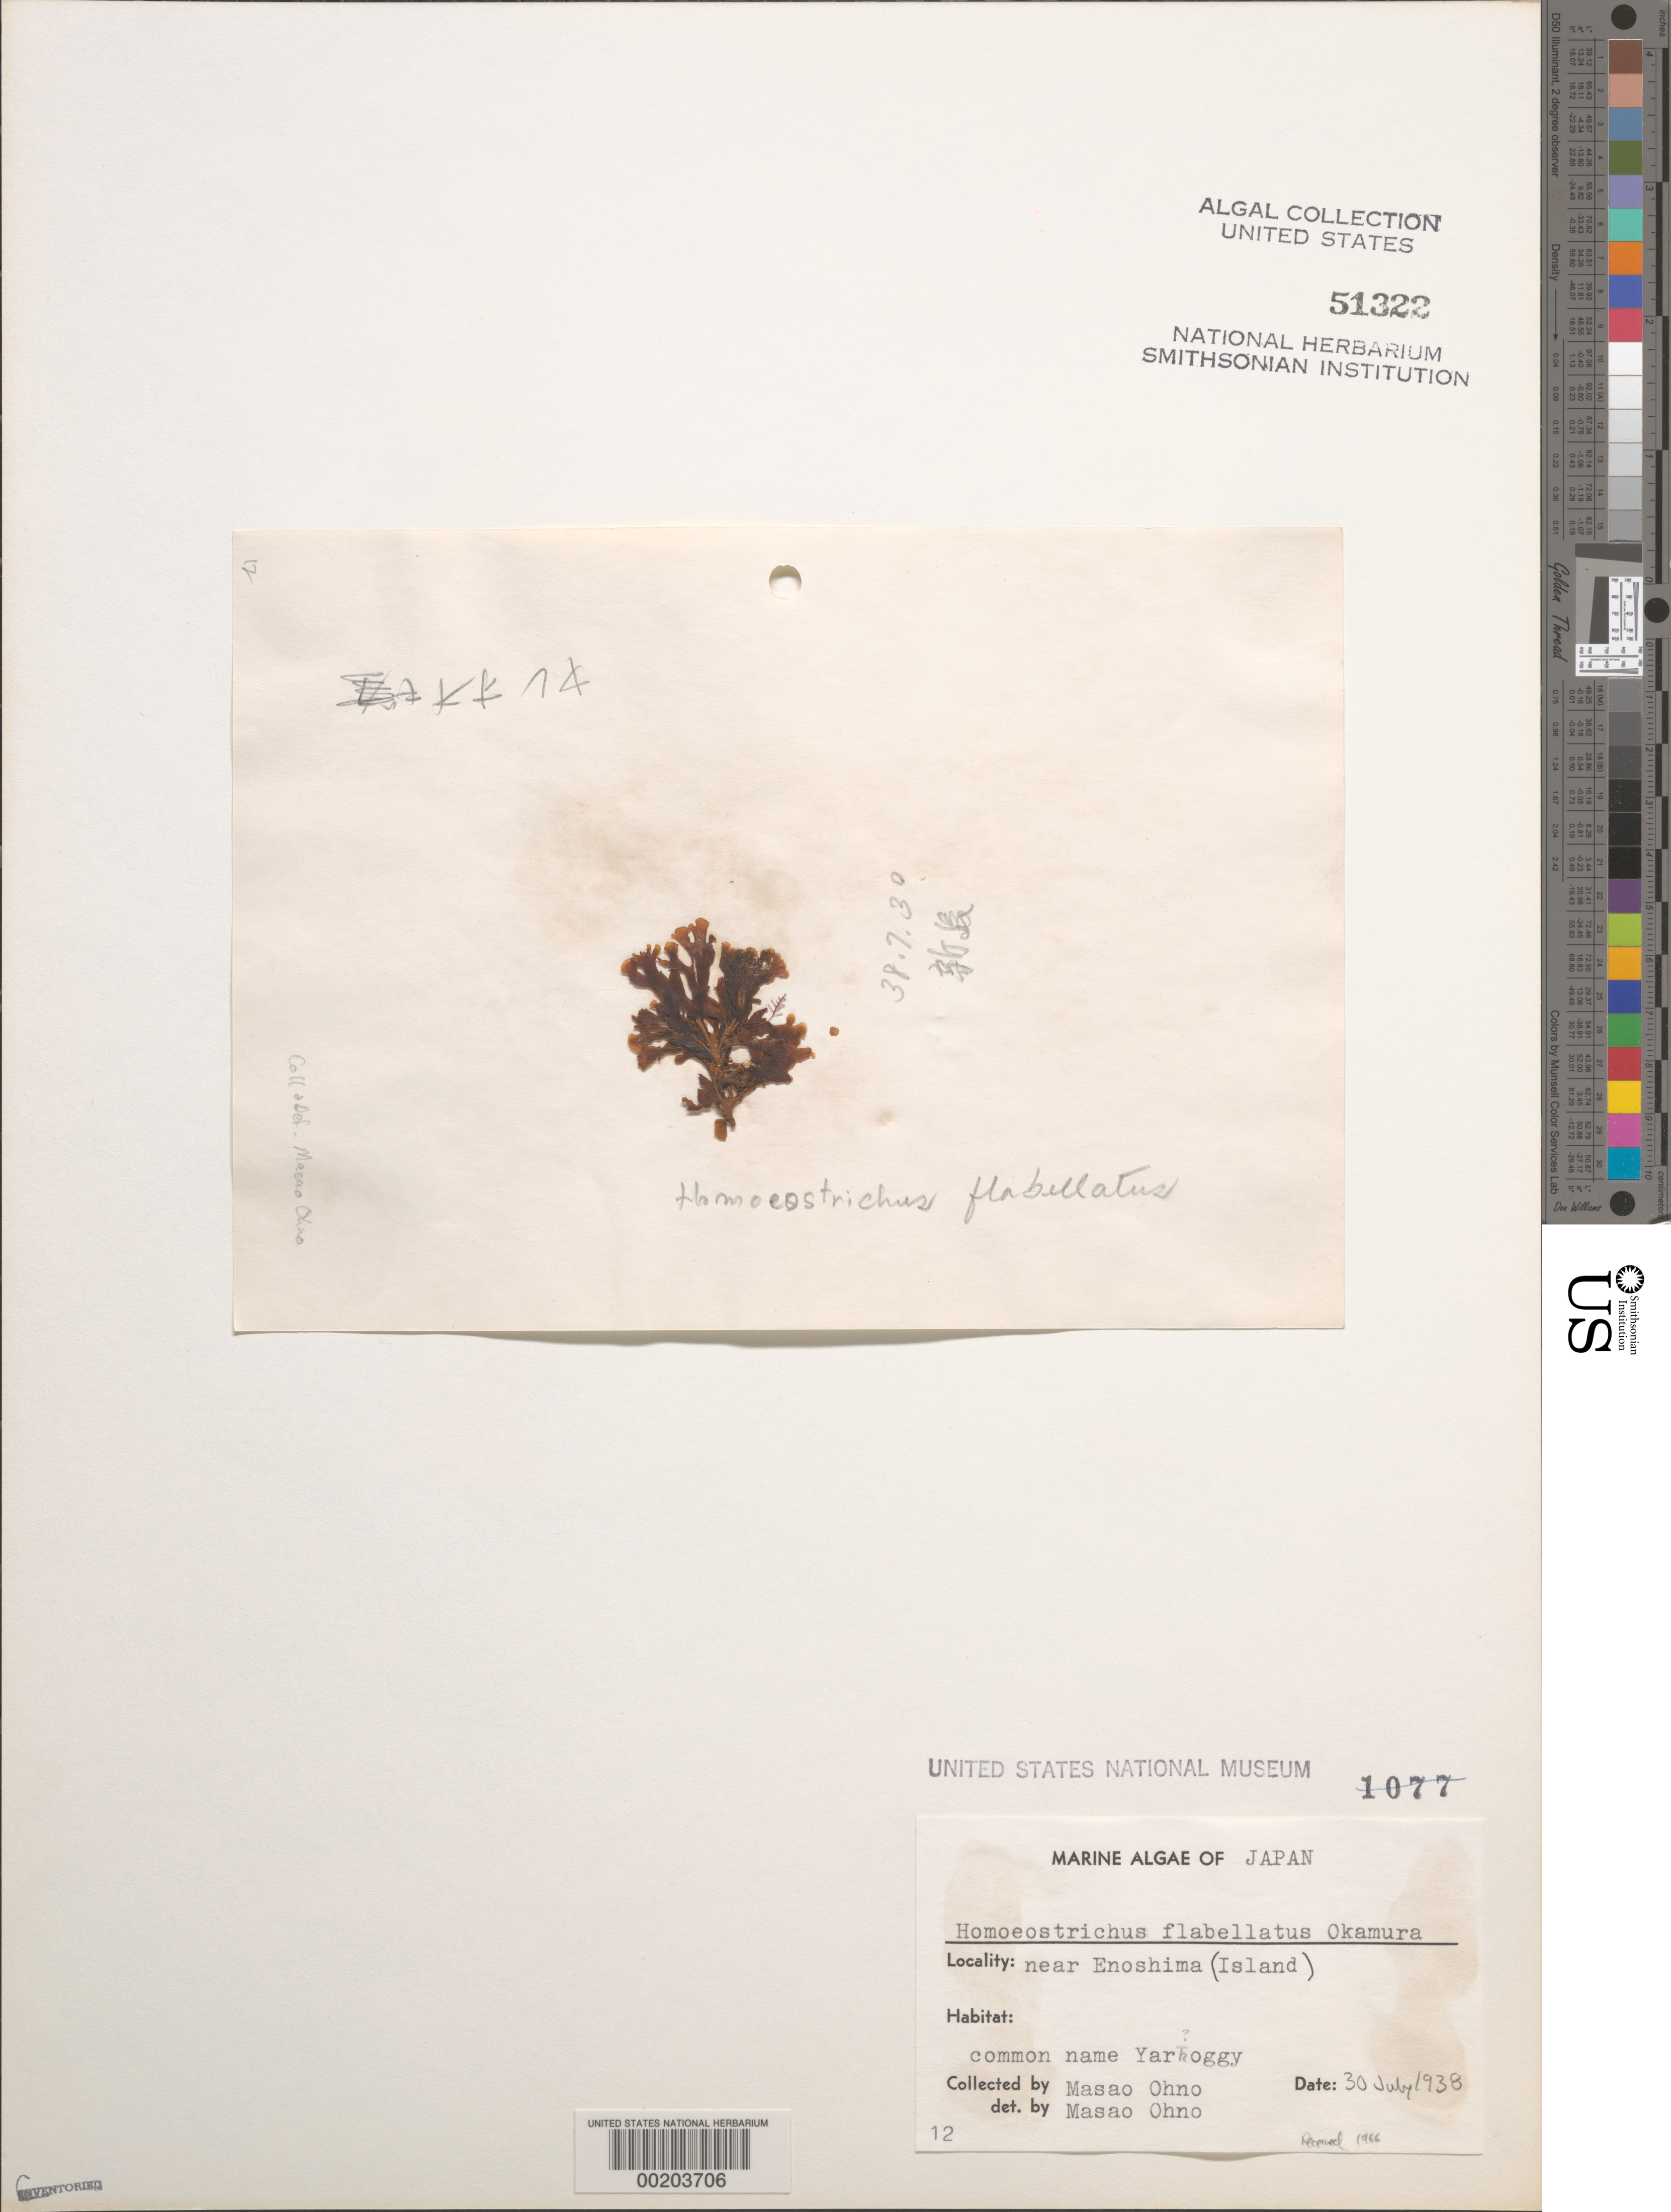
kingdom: Chromista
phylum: Ochrophyta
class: Phaeophyceae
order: Dictyotales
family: Dictyotaceae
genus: Zonaria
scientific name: Zonaria flabellata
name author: (Okamura) Papenf.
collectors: M. Ohno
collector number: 12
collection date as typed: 30 Jul 1938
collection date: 1938-07-30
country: Japan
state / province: Kanagawa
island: Honshu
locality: Near Enoshima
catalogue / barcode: US 51322